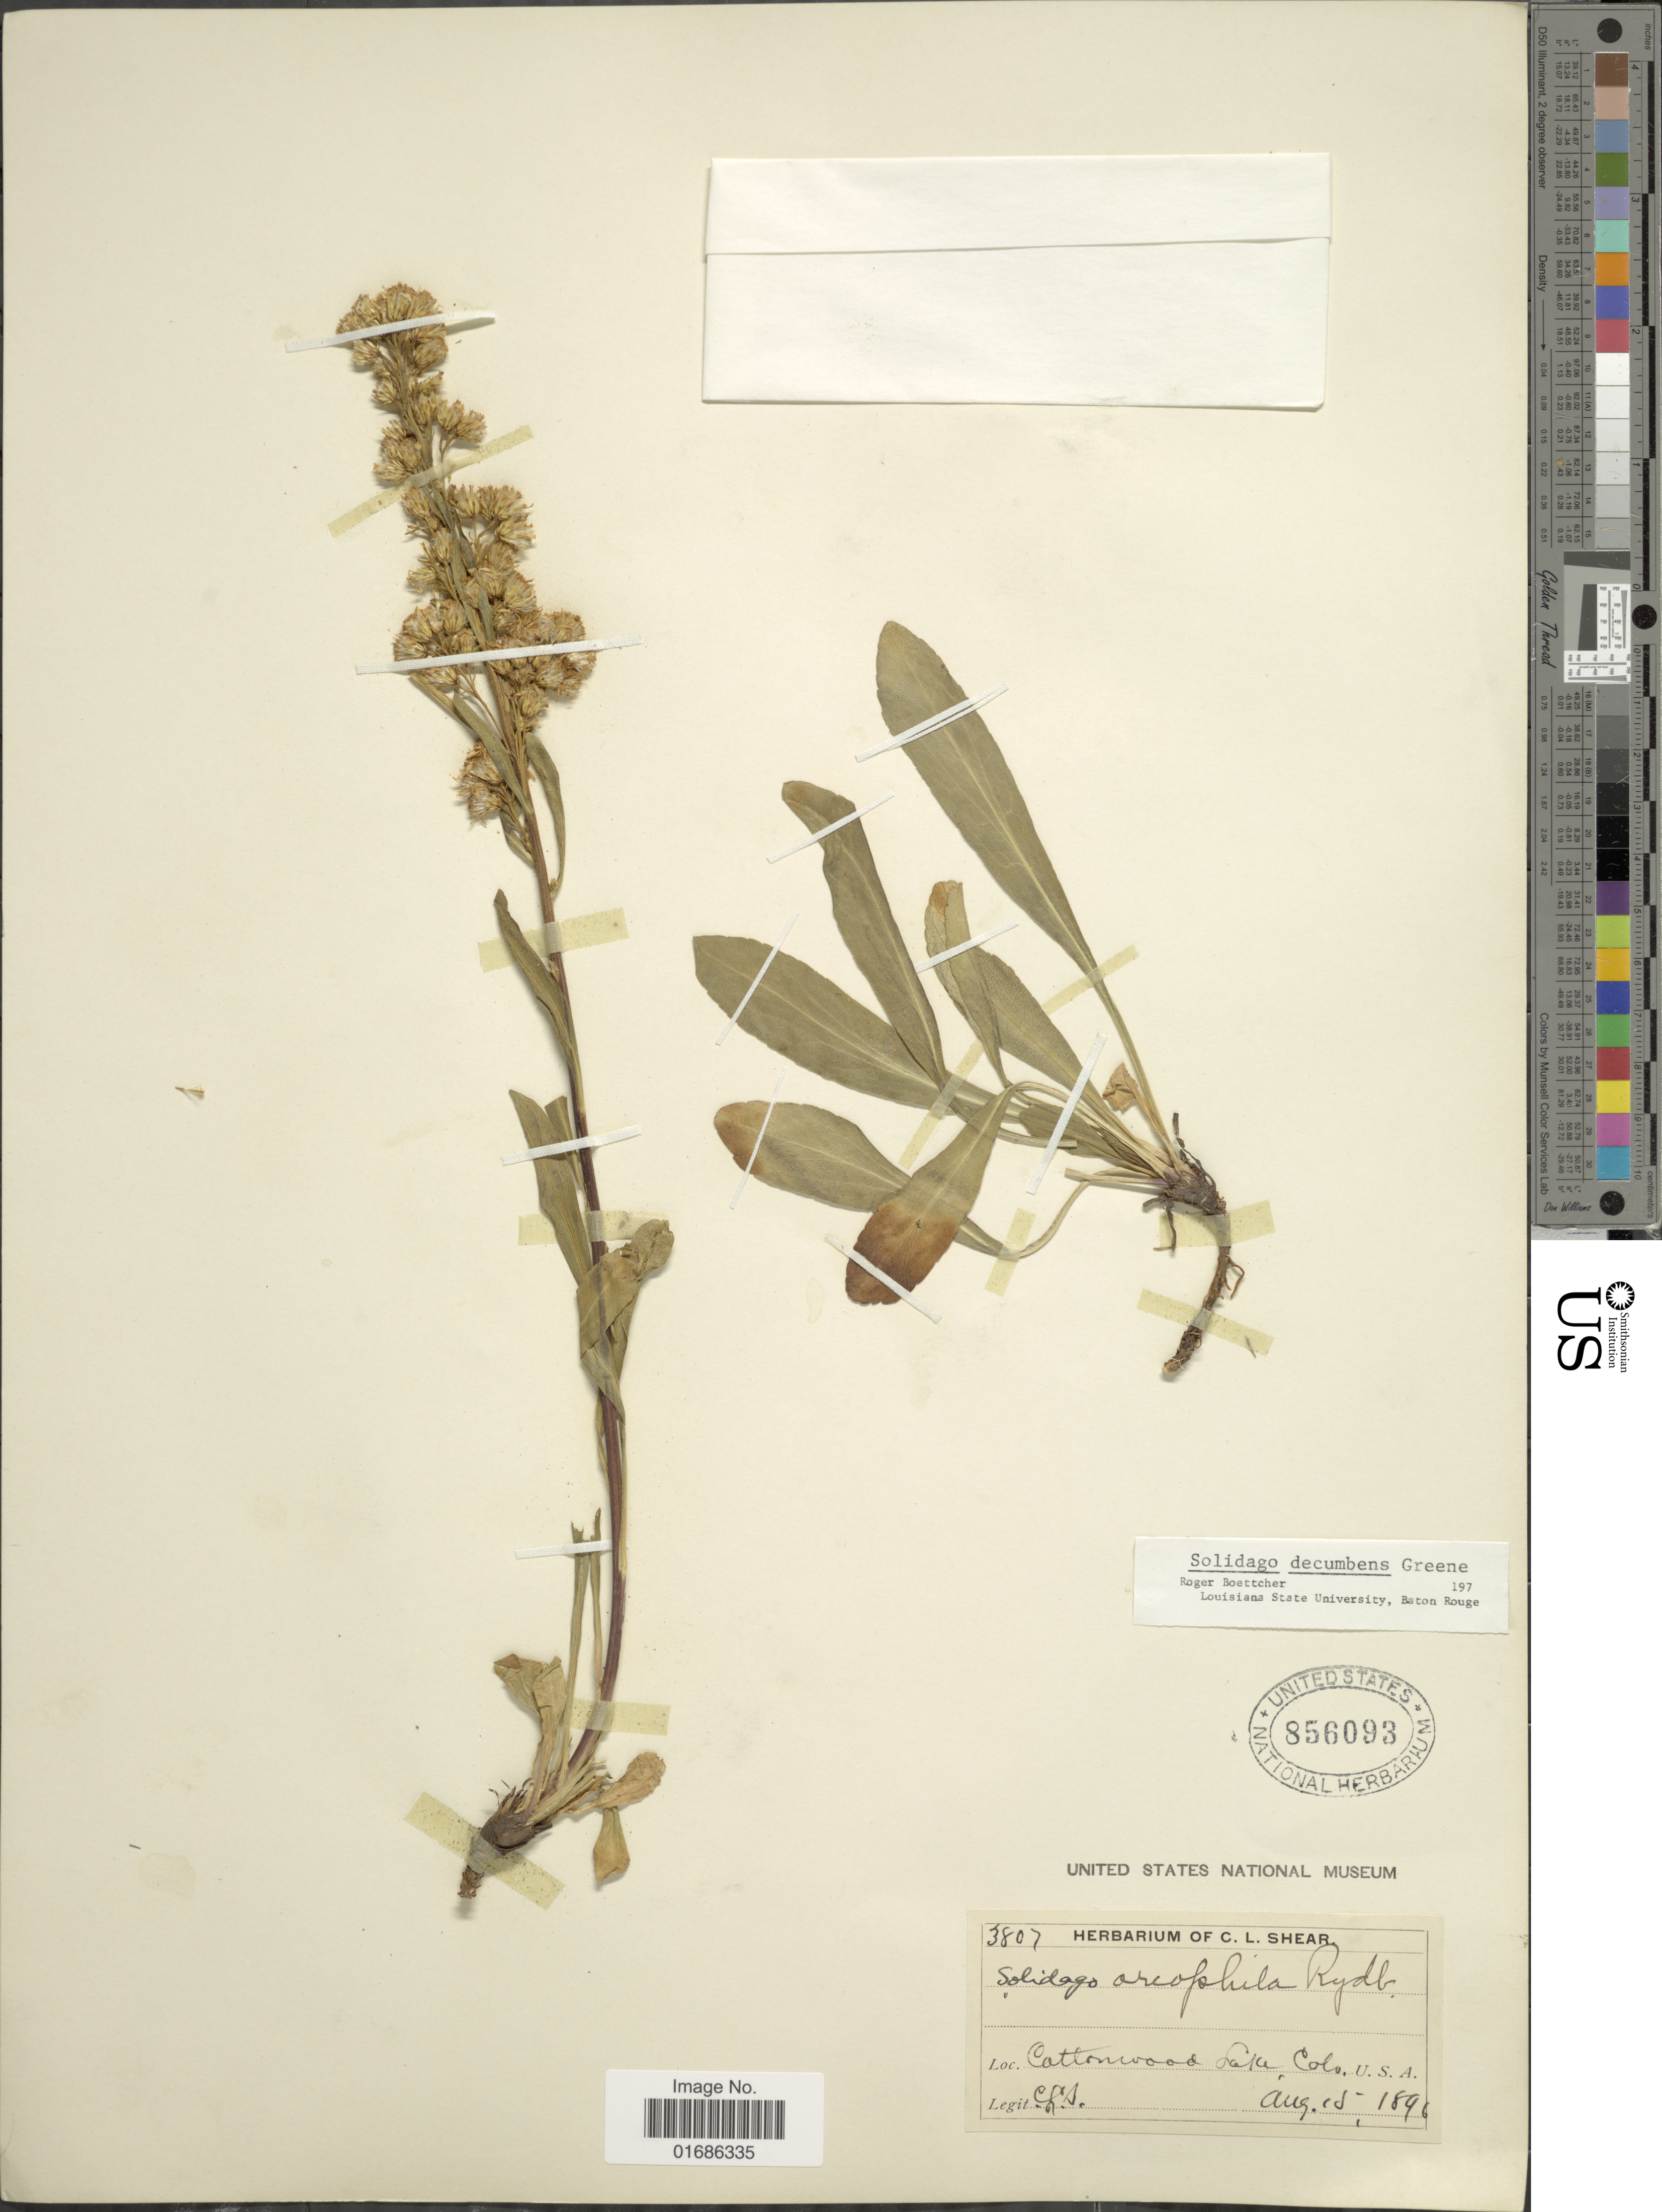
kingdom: Plantae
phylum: Tracheophyta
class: Magnoliopsida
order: Asterales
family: Asteraceae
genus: Solidago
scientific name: Solidago decumbens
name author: Greene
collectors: C. L. Shear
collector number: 3807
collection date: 1896-08-15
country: United States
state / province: Colorado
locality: Cottonwood Lake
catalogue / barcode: US 856093